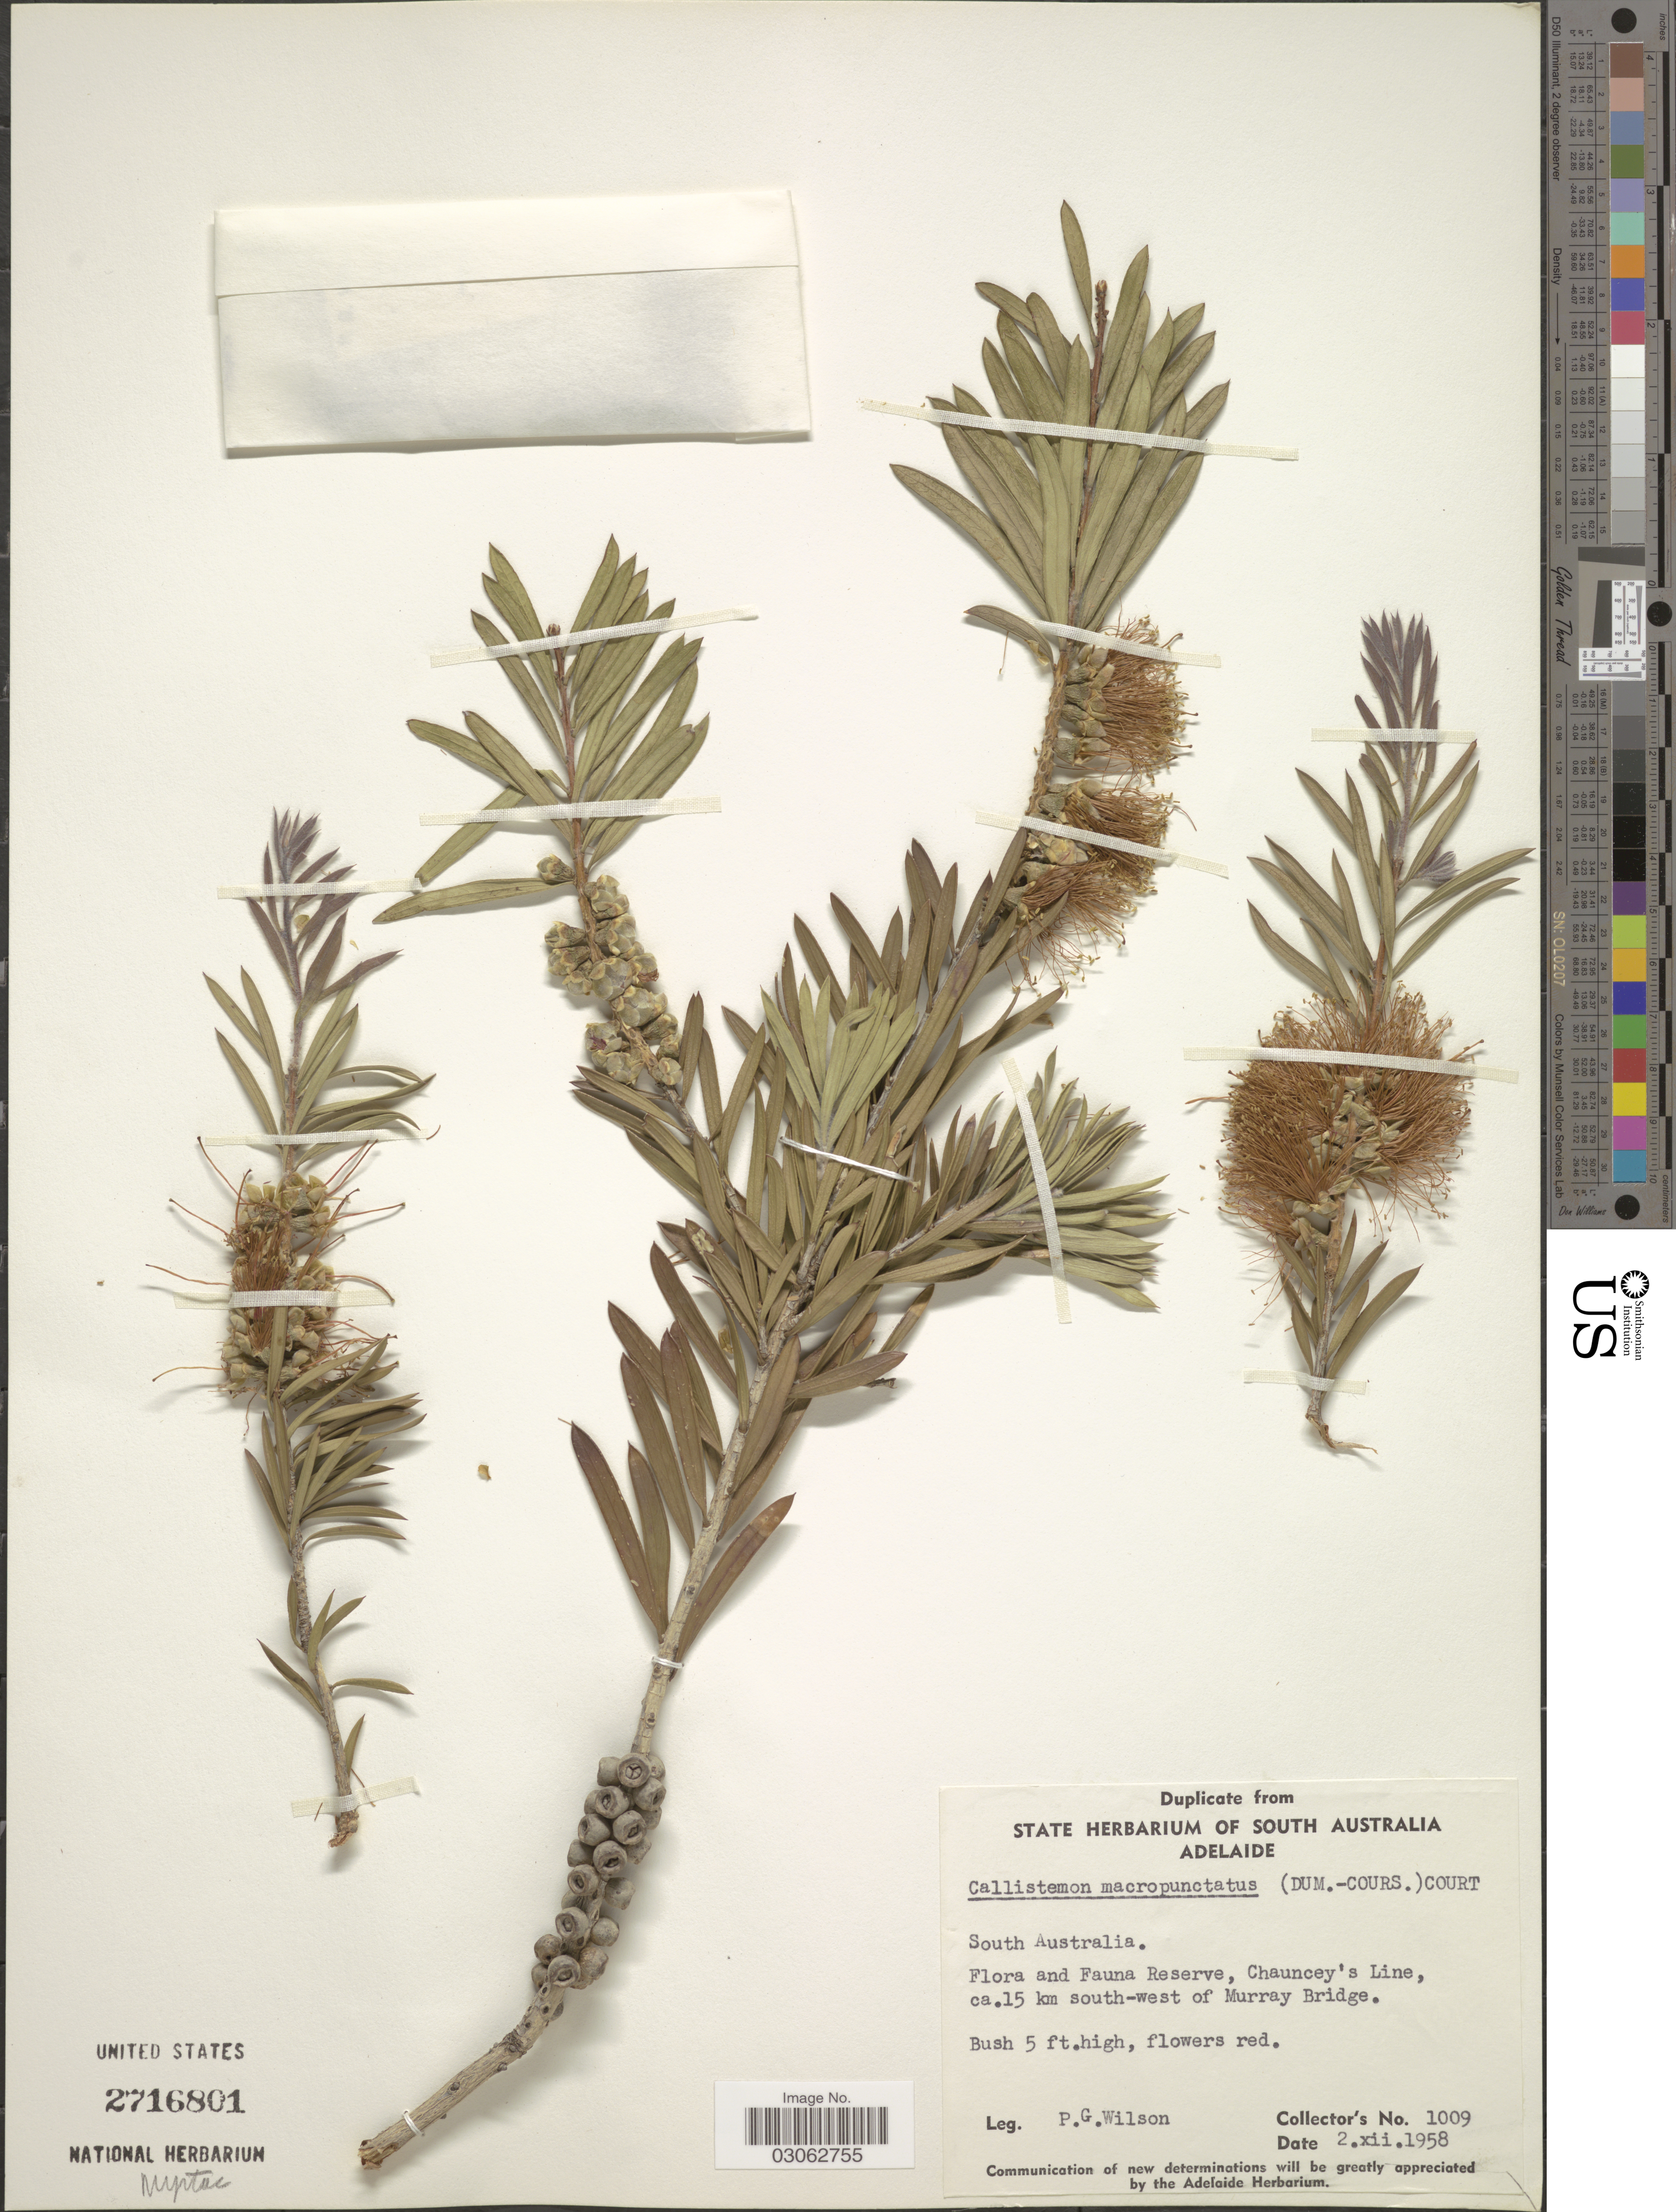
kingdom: Plantae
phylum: Tracheophyta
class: Magnoliopsida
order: Myrtales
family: Myrtaceae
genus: Callistemon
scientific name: Callistemon macropunctatus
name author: (Dum. Cours.) Court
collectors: P. Wilson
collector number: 1009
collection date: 1958-12-02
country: Australia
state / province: South Australia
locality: Flora and Fauna Reserve, Chauncey's Line, ca. 15 km south-west of Murray Bridge.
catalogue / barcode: US 2716801